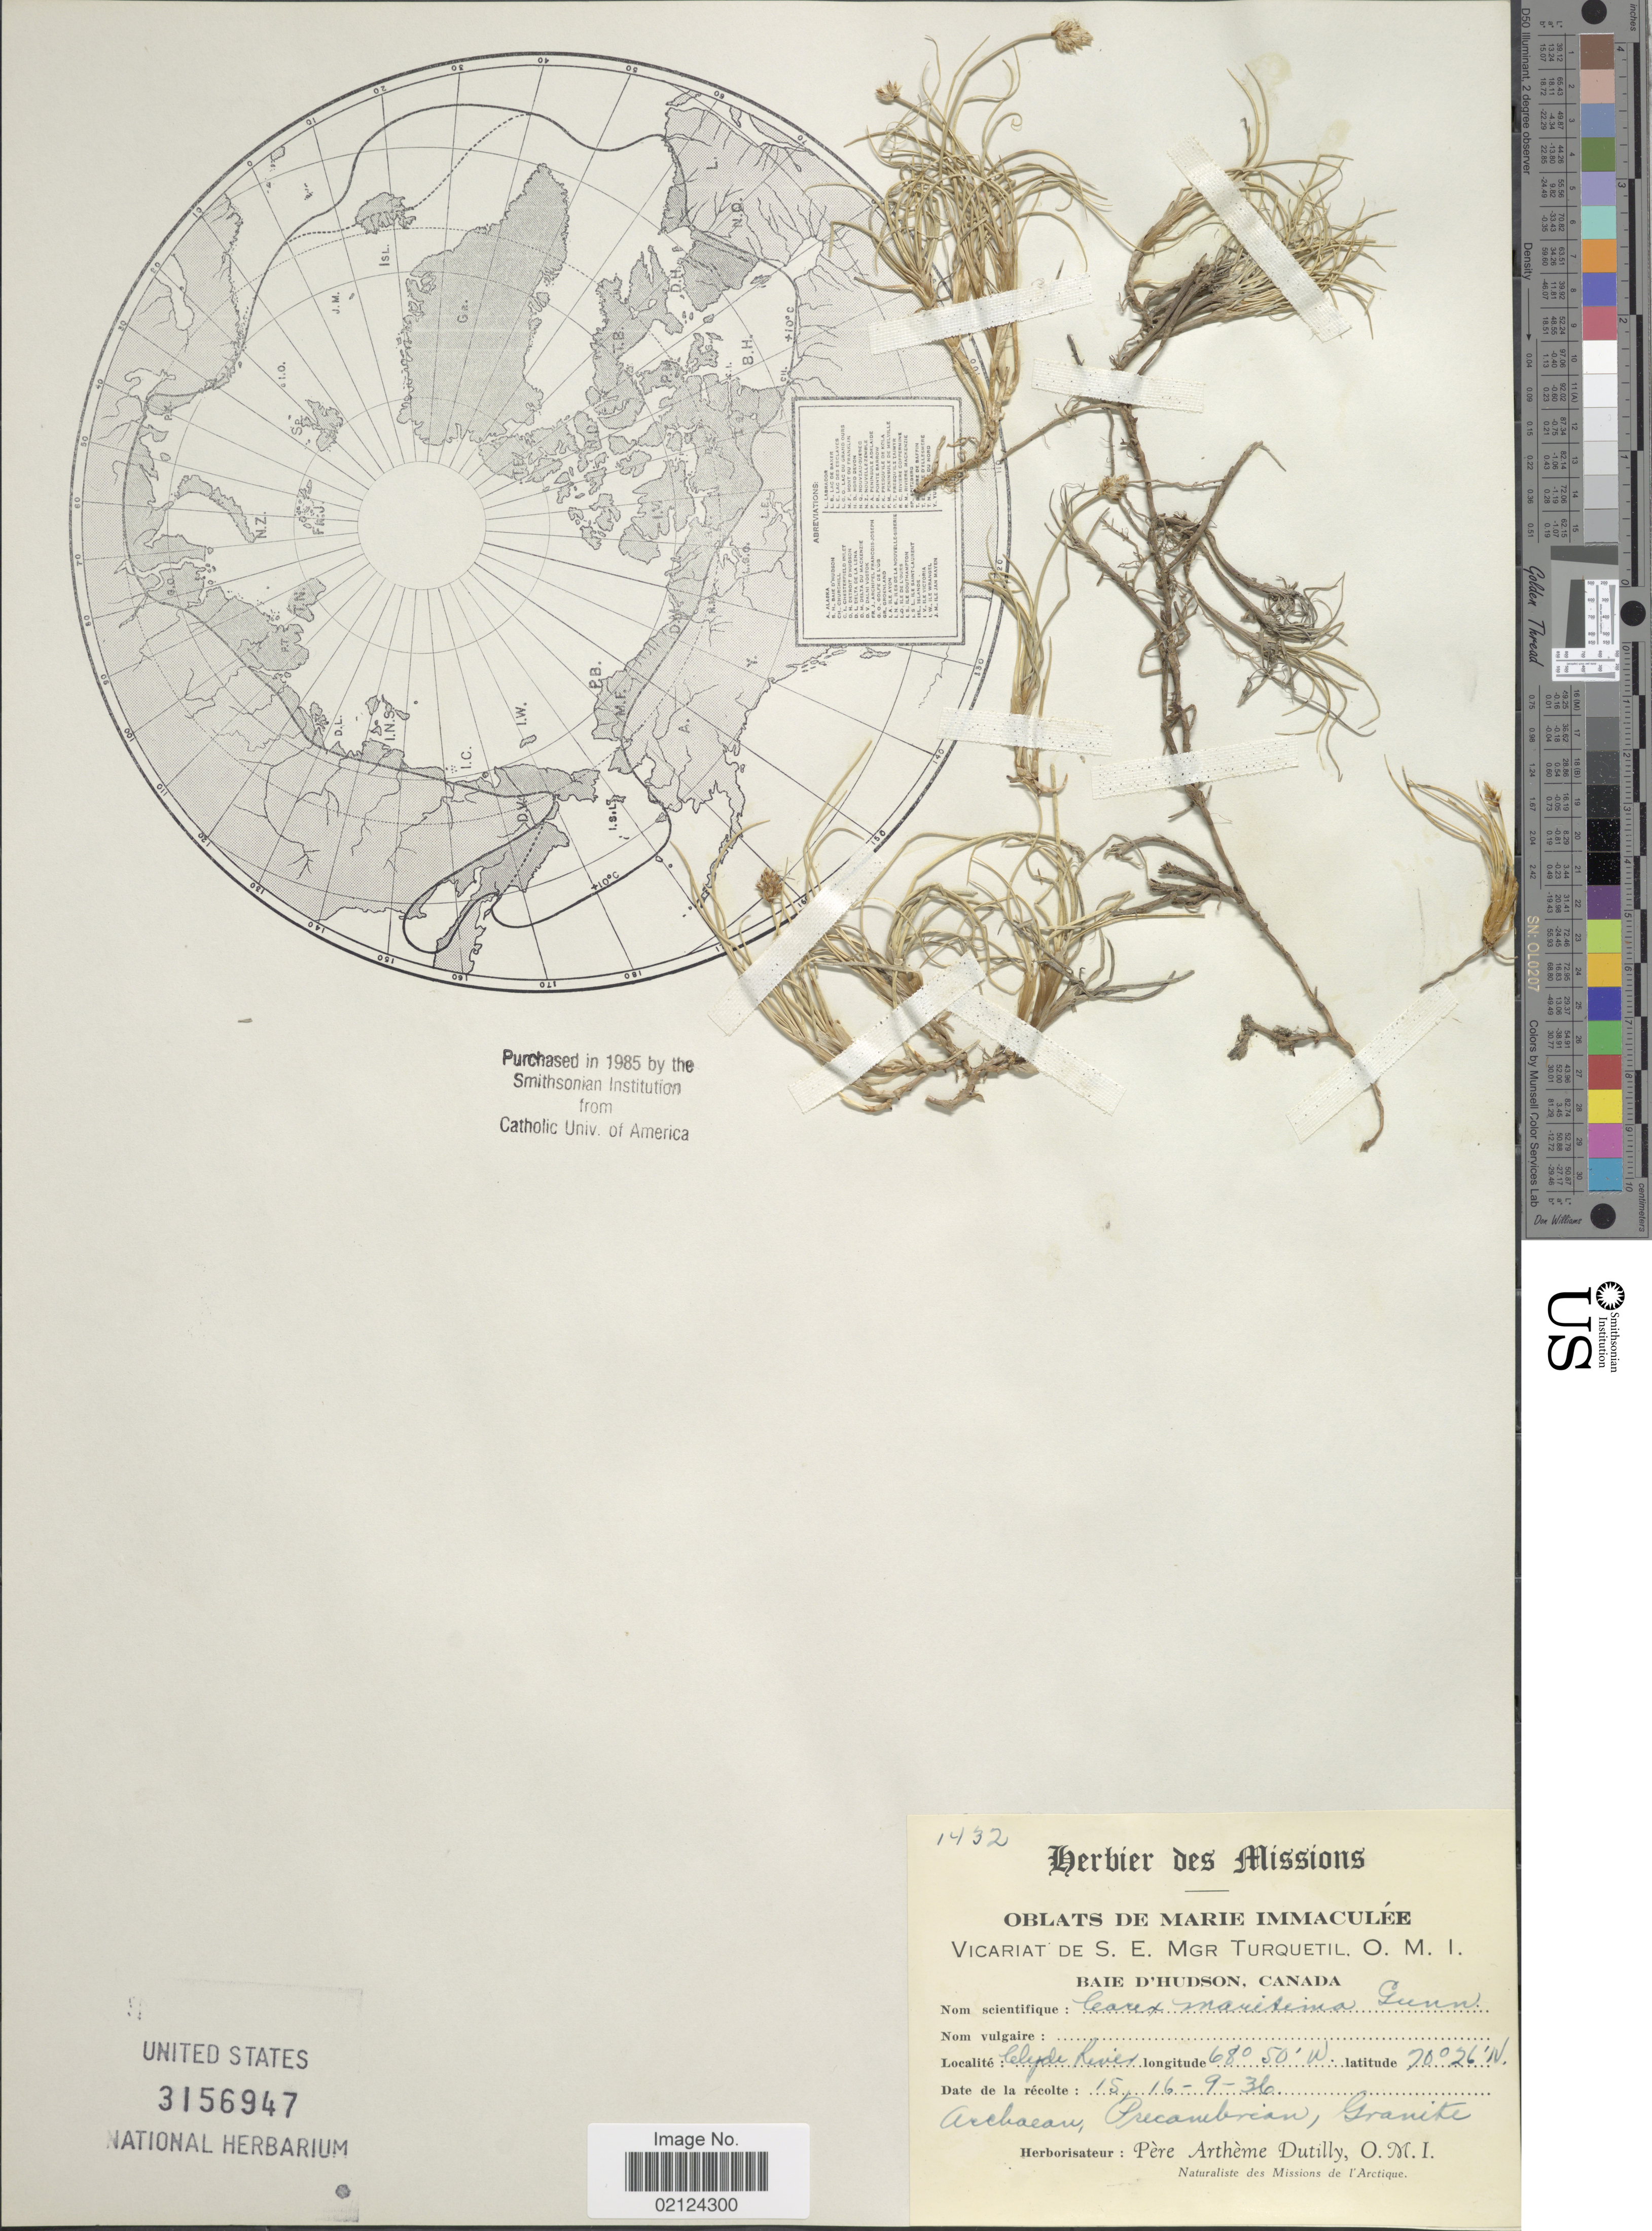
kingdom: Plantae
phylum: Tracheophyta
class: Liliopsida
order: Poales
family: Cyperaceae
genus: Carex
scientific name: Carex maritima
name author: Gunnerus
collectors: A. Dutilly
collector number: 1432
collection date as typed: Transcribed d/m/y: 15/9/36 to 16/9/36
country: Canada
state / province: Nunavut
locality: Baie d' Hudson, Clyde River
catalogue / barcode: US 3156947